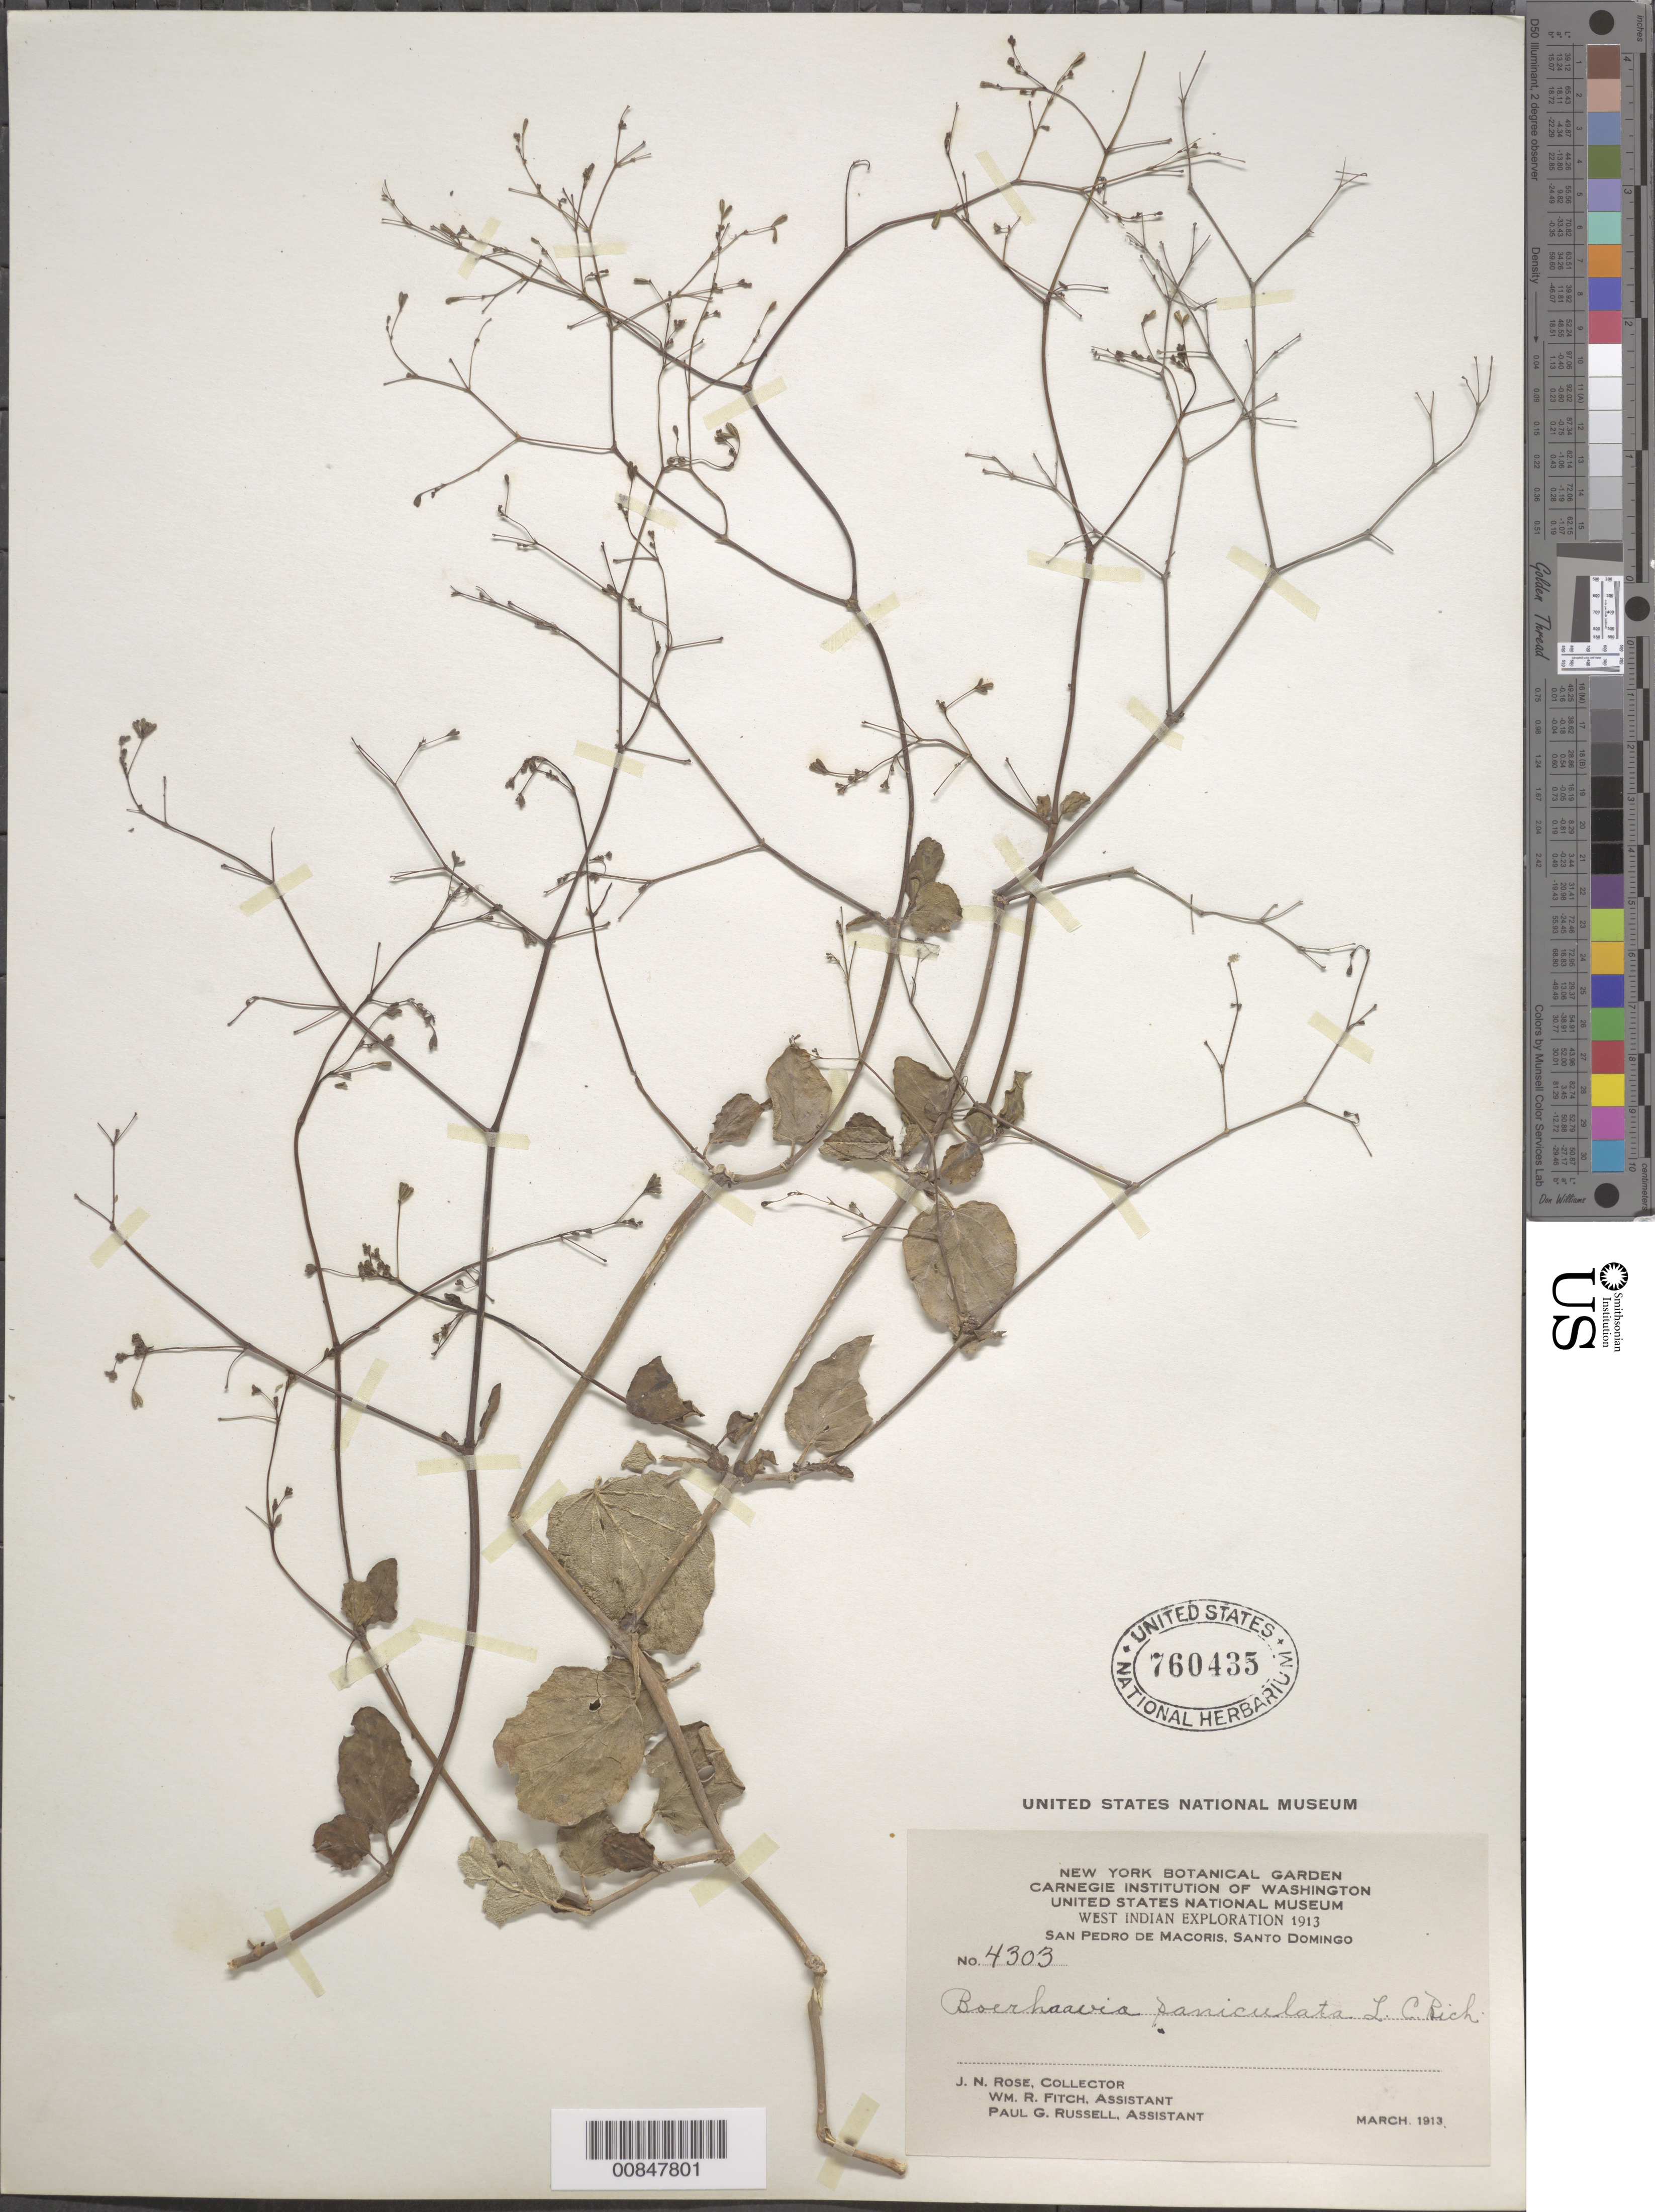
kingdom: Plantae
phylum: Tracheophyta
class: Magnoliopsida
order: Caryophyllales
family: Nyctaginaceae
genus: Boerhavia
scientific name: Boerhavia coccinea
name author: Mill.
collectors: J. N. Rose, W. R. Fitch & P. G. Russell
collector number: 4303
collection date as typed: Mar 1913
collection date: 1913-03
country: Dominican Republic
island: Hispaniola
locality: San Pedro Macoris, Santo Domingo.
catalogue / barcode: US 760435